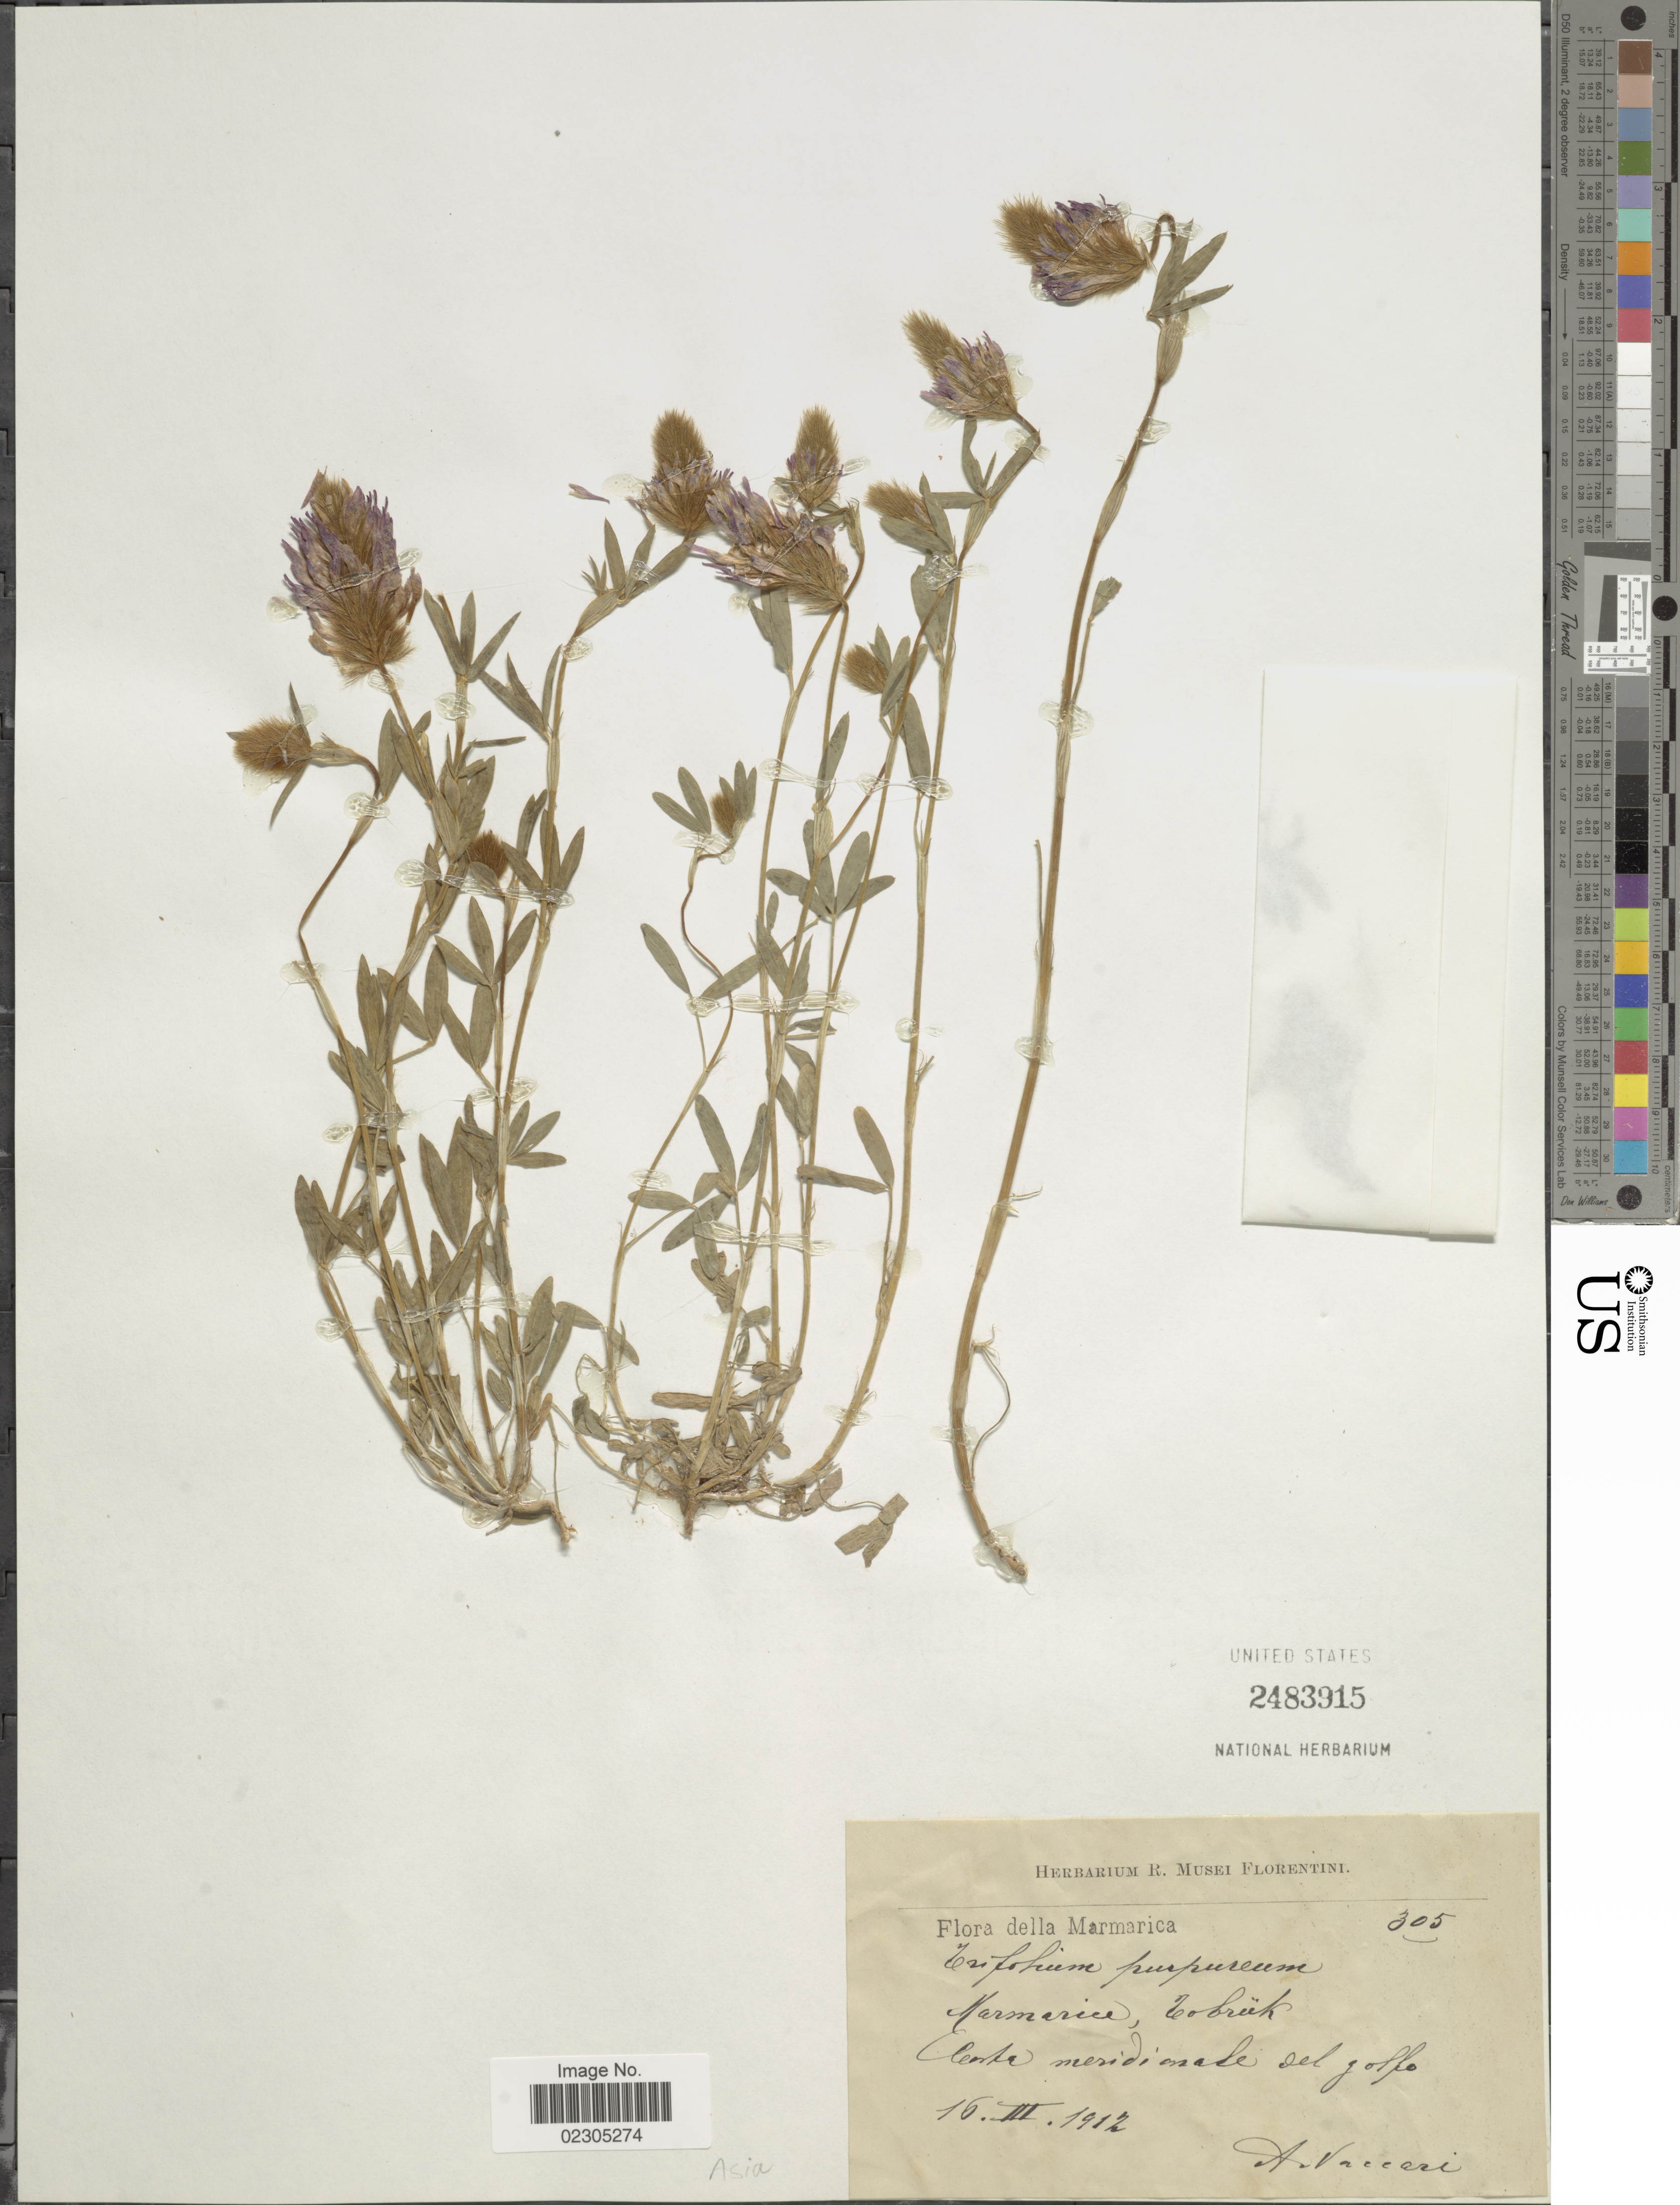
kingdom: Plantae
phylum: Tracheophyta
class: Magnoliopsida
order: Fabales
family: Fabaceae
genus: Trifolium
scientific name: Trifolium purpureum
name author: Loisel.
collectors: A. Vaccari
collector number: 305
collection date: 1913-03-16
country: Libya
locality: Della Marmarica. Marmarica, Tobruk. Certa meridionale del golfo.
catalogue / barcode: US 2483915